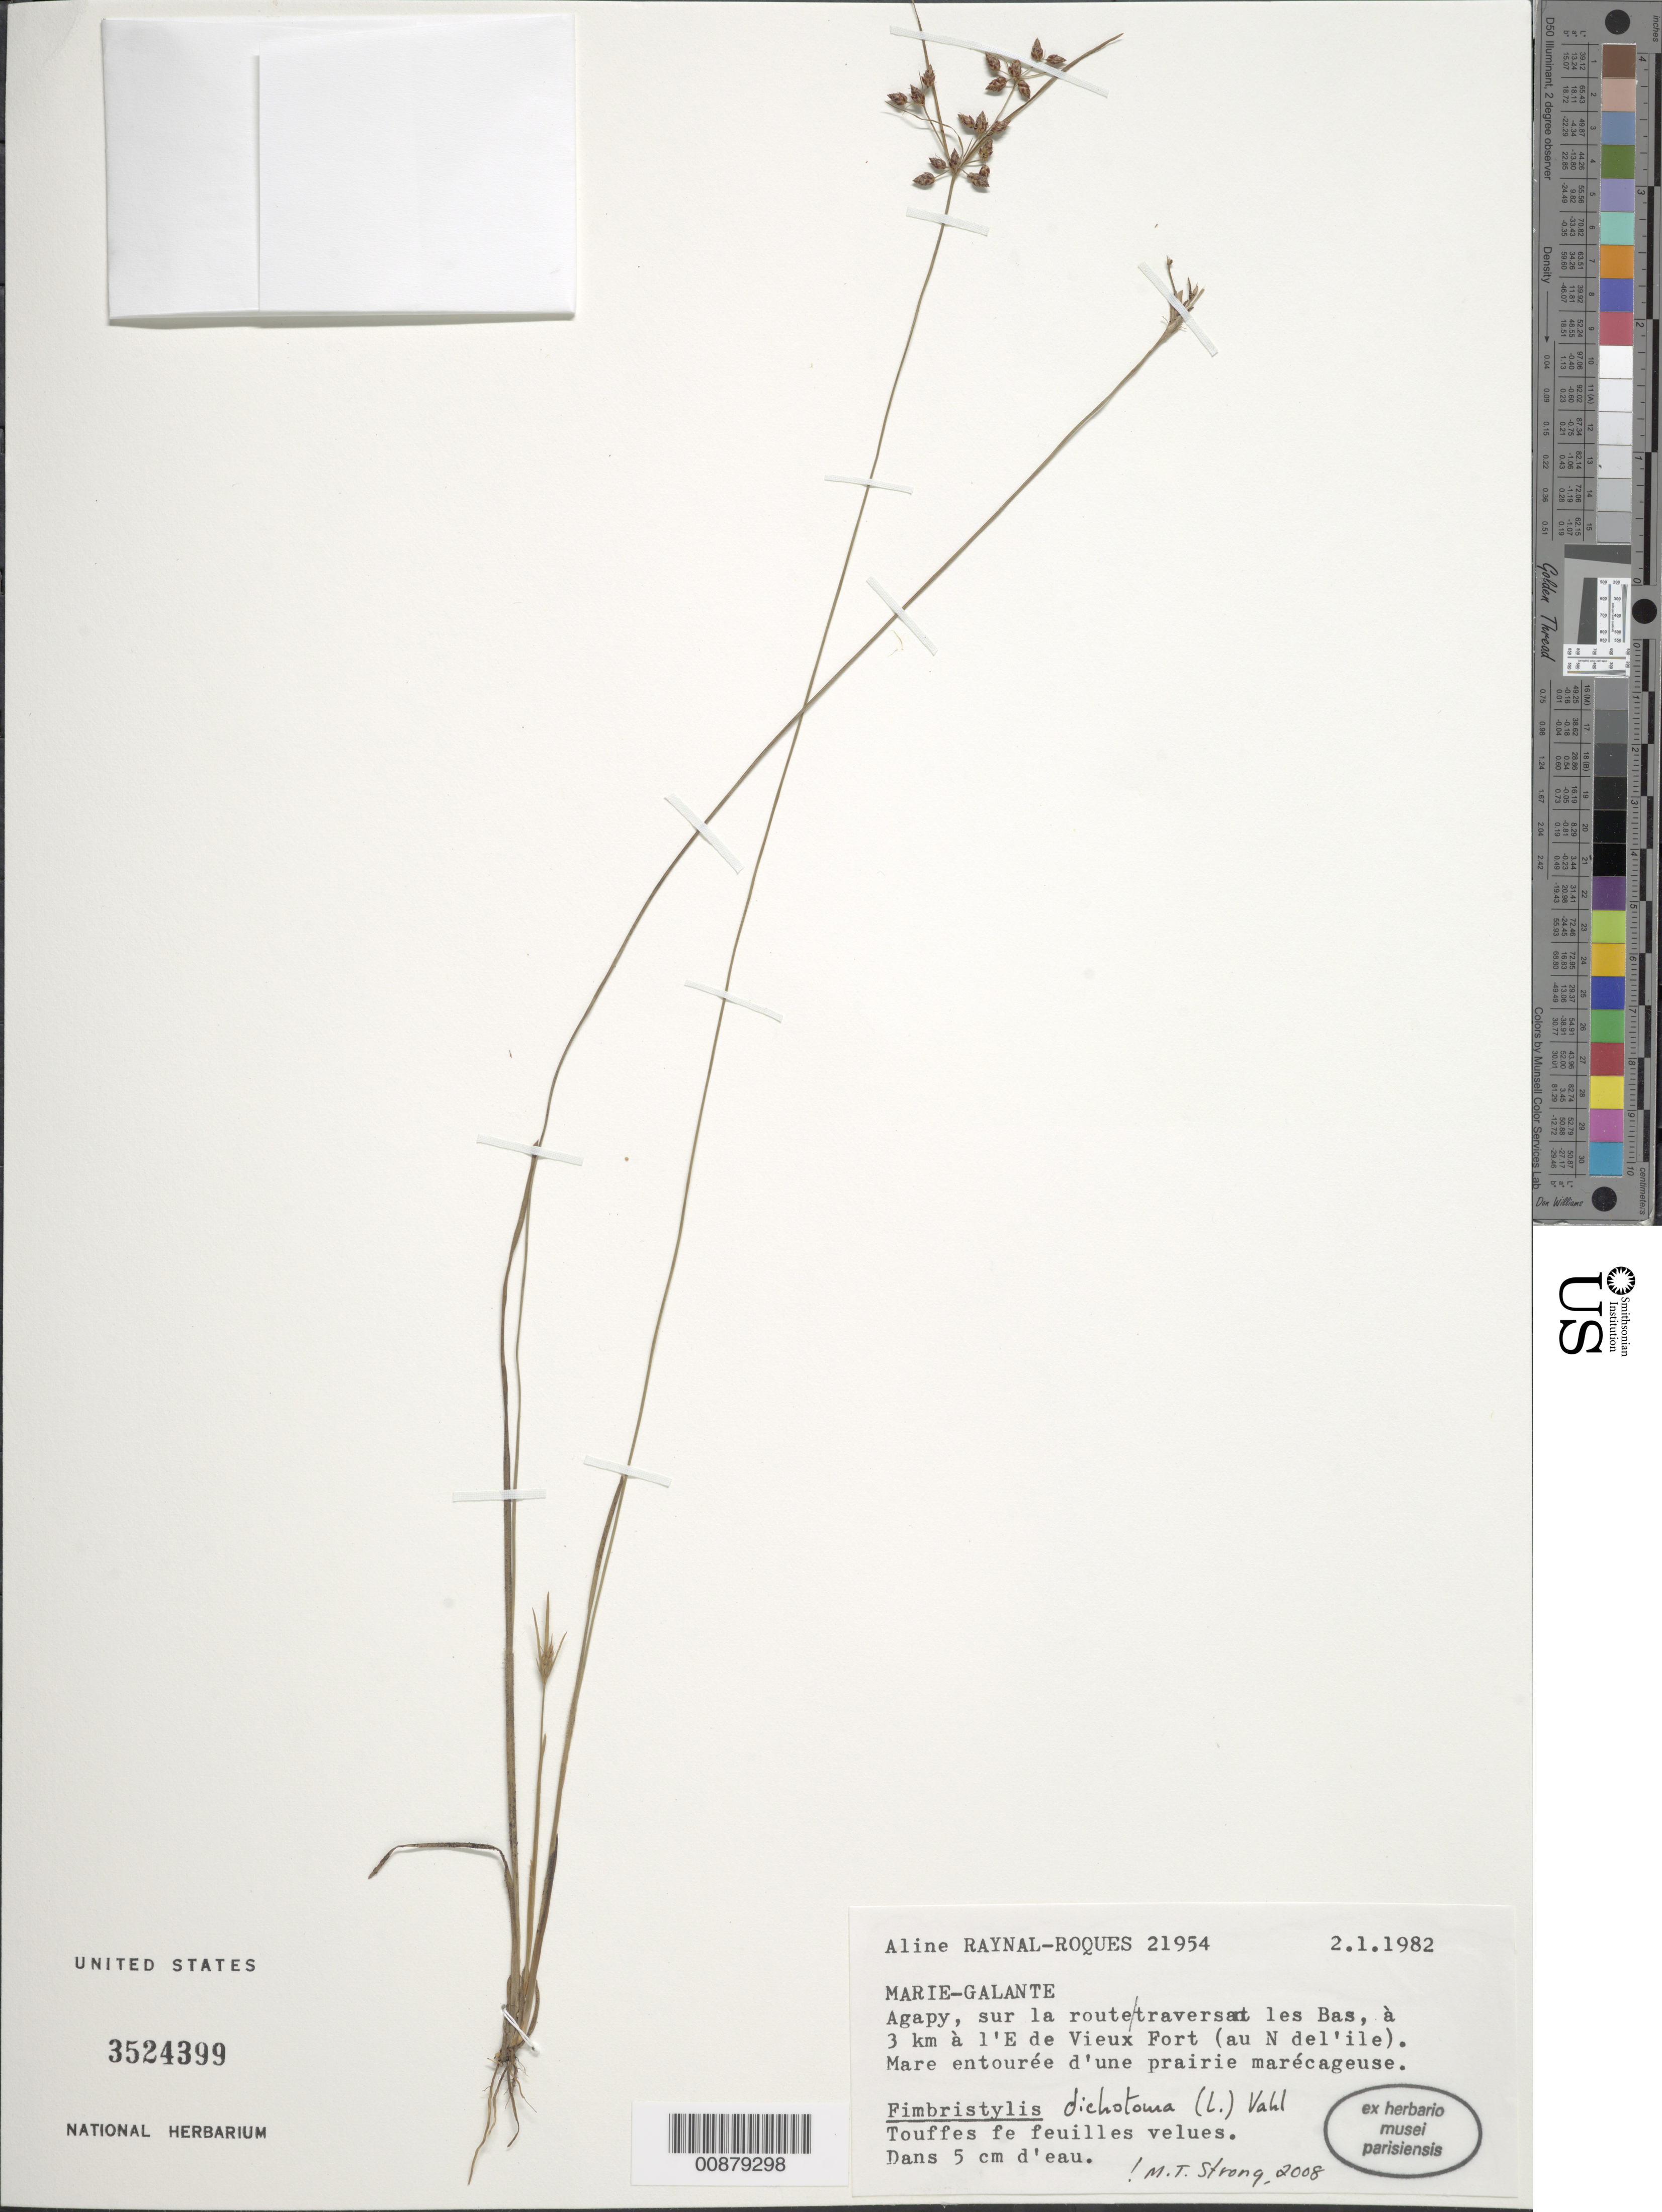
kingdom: Plantae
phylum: Tracheophyta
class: Liliopsida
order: Poales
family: Cyperaceae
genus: Fimbristylis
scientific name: Fimbristylis dichotoma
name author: (L.) Vahl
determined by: Strong, M. T., (US), Smithsonian Institution - National Museum of Natural History (UNITED STATES)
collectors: A. M. Raynal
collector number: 21954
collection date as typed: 29 Dec 1981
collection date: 1981-12-29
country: Guadeloupe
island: Marie Galante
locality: Agapy, sur la route traversant les Bas, à 3 km à l'E de Vieux Fort (au N del'ile).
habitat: Mare entourée d'une prairie marécaguse.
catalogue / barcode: US 3524399